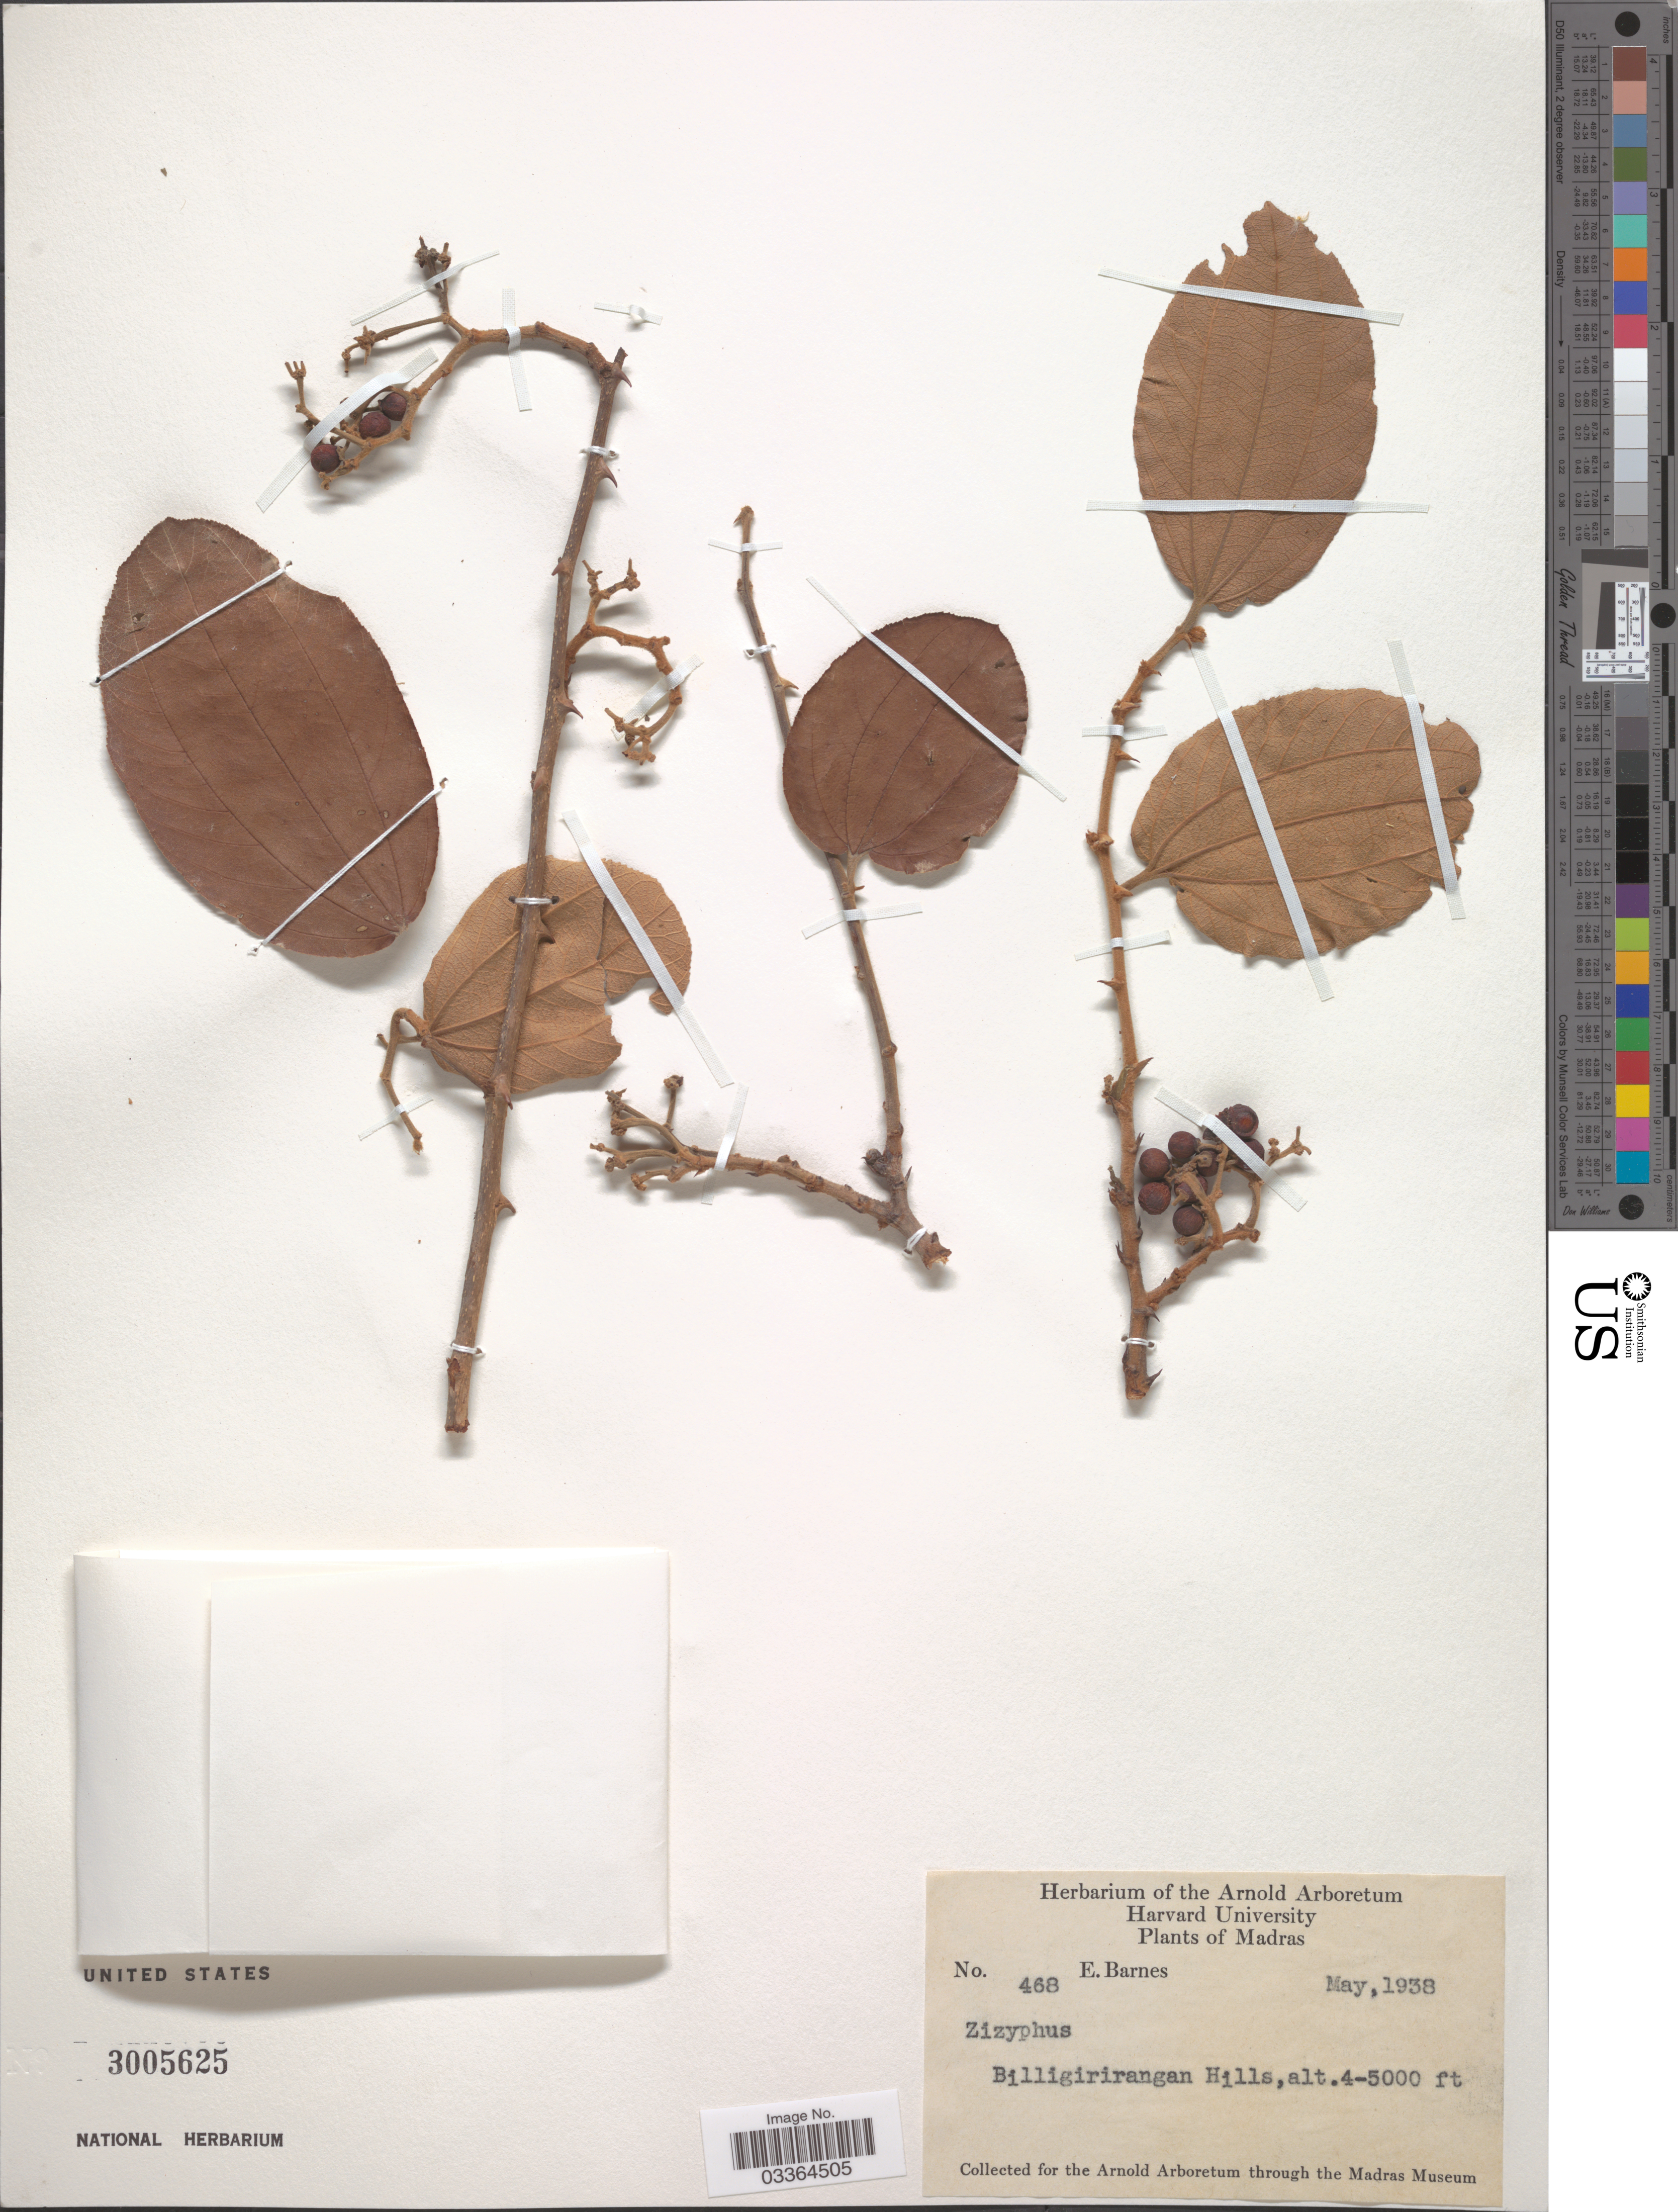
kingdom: Plantae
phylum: Tracheophyta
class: Magnoliopsida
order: Rosales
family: Rhamnaceae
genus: Ziziphus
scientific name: Ziziphus rugosa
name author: Lam.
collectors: E. Barnes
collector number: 468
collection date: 1938-05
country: India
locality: Madras. Billigirirangan Hills.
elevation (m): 1219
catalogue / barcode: US 3005625